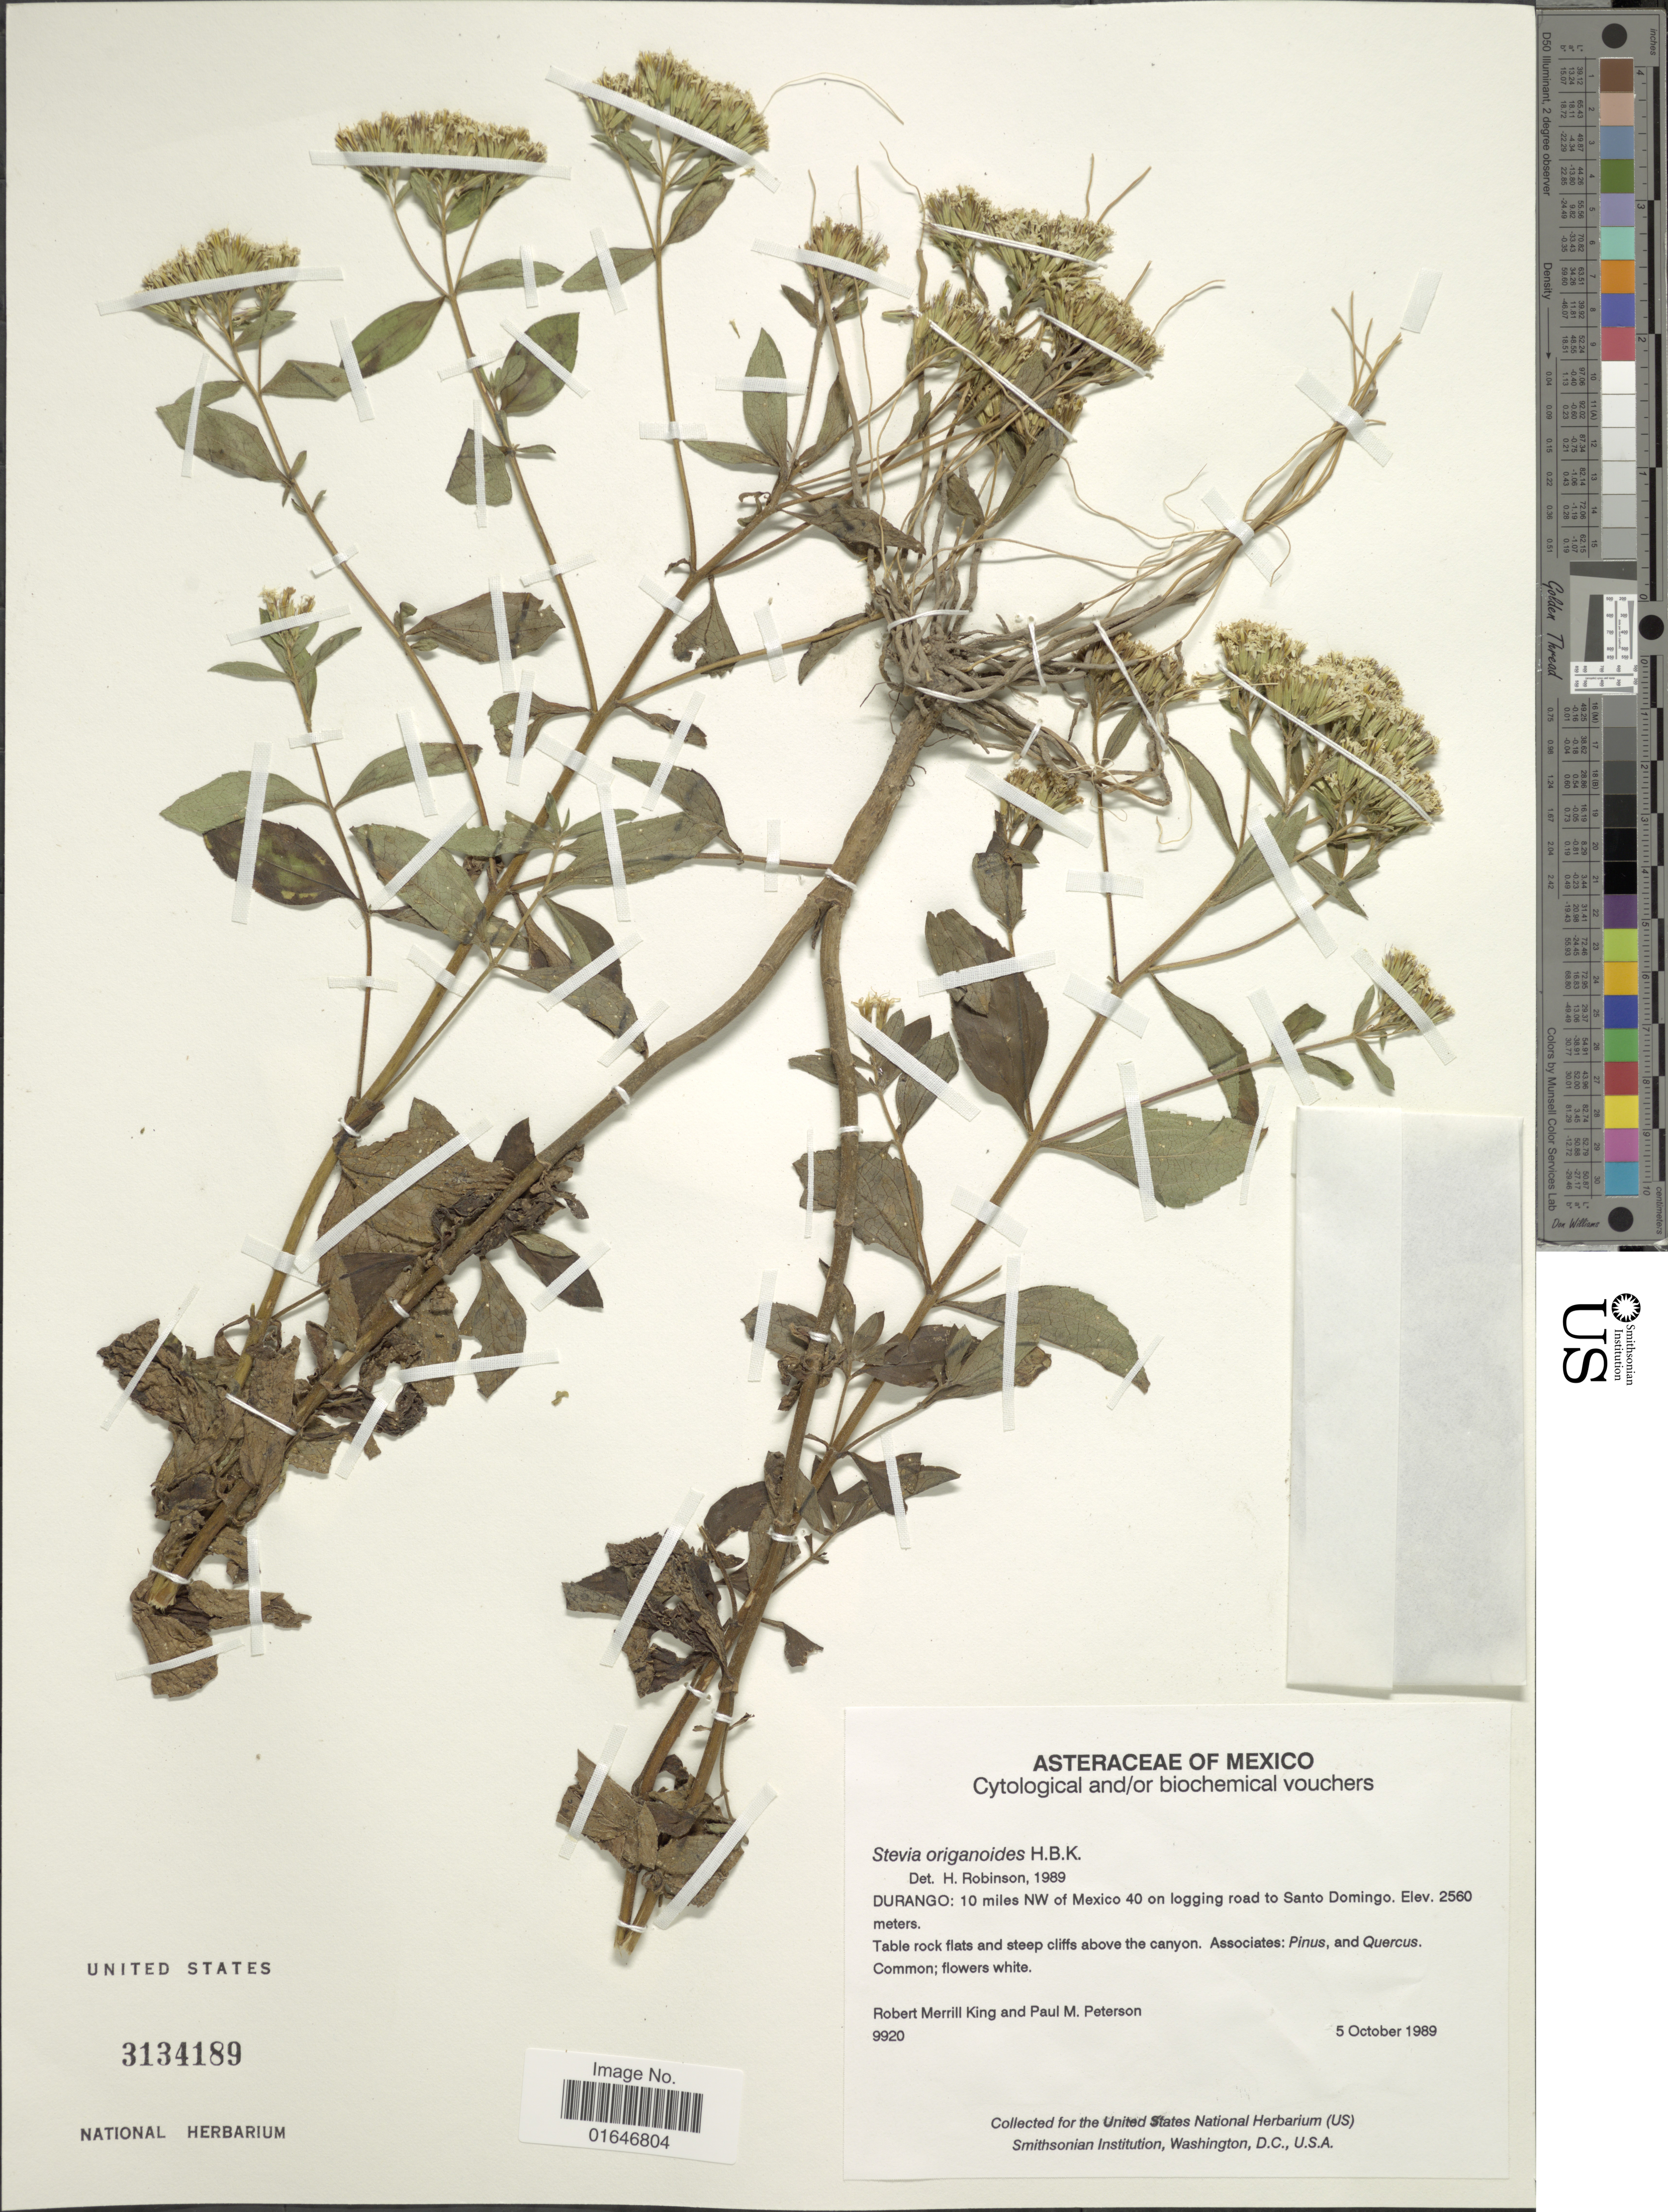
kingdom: Plantae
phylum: Tracheophyta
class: Magnoliopsida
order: Asterales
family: Asteraceae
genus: Stevia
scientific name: Stevia origanoides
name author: Kunth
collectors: R. M. King & P. M. Peterson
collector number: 9920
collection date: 1989-10-05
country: Mexico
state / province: Durango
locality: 10 miles NW of Mexico 40 on logging road to Santo Domingo, table rock flats and steep cliffs above the canyon.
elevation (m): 2560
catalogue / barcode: US 3134189